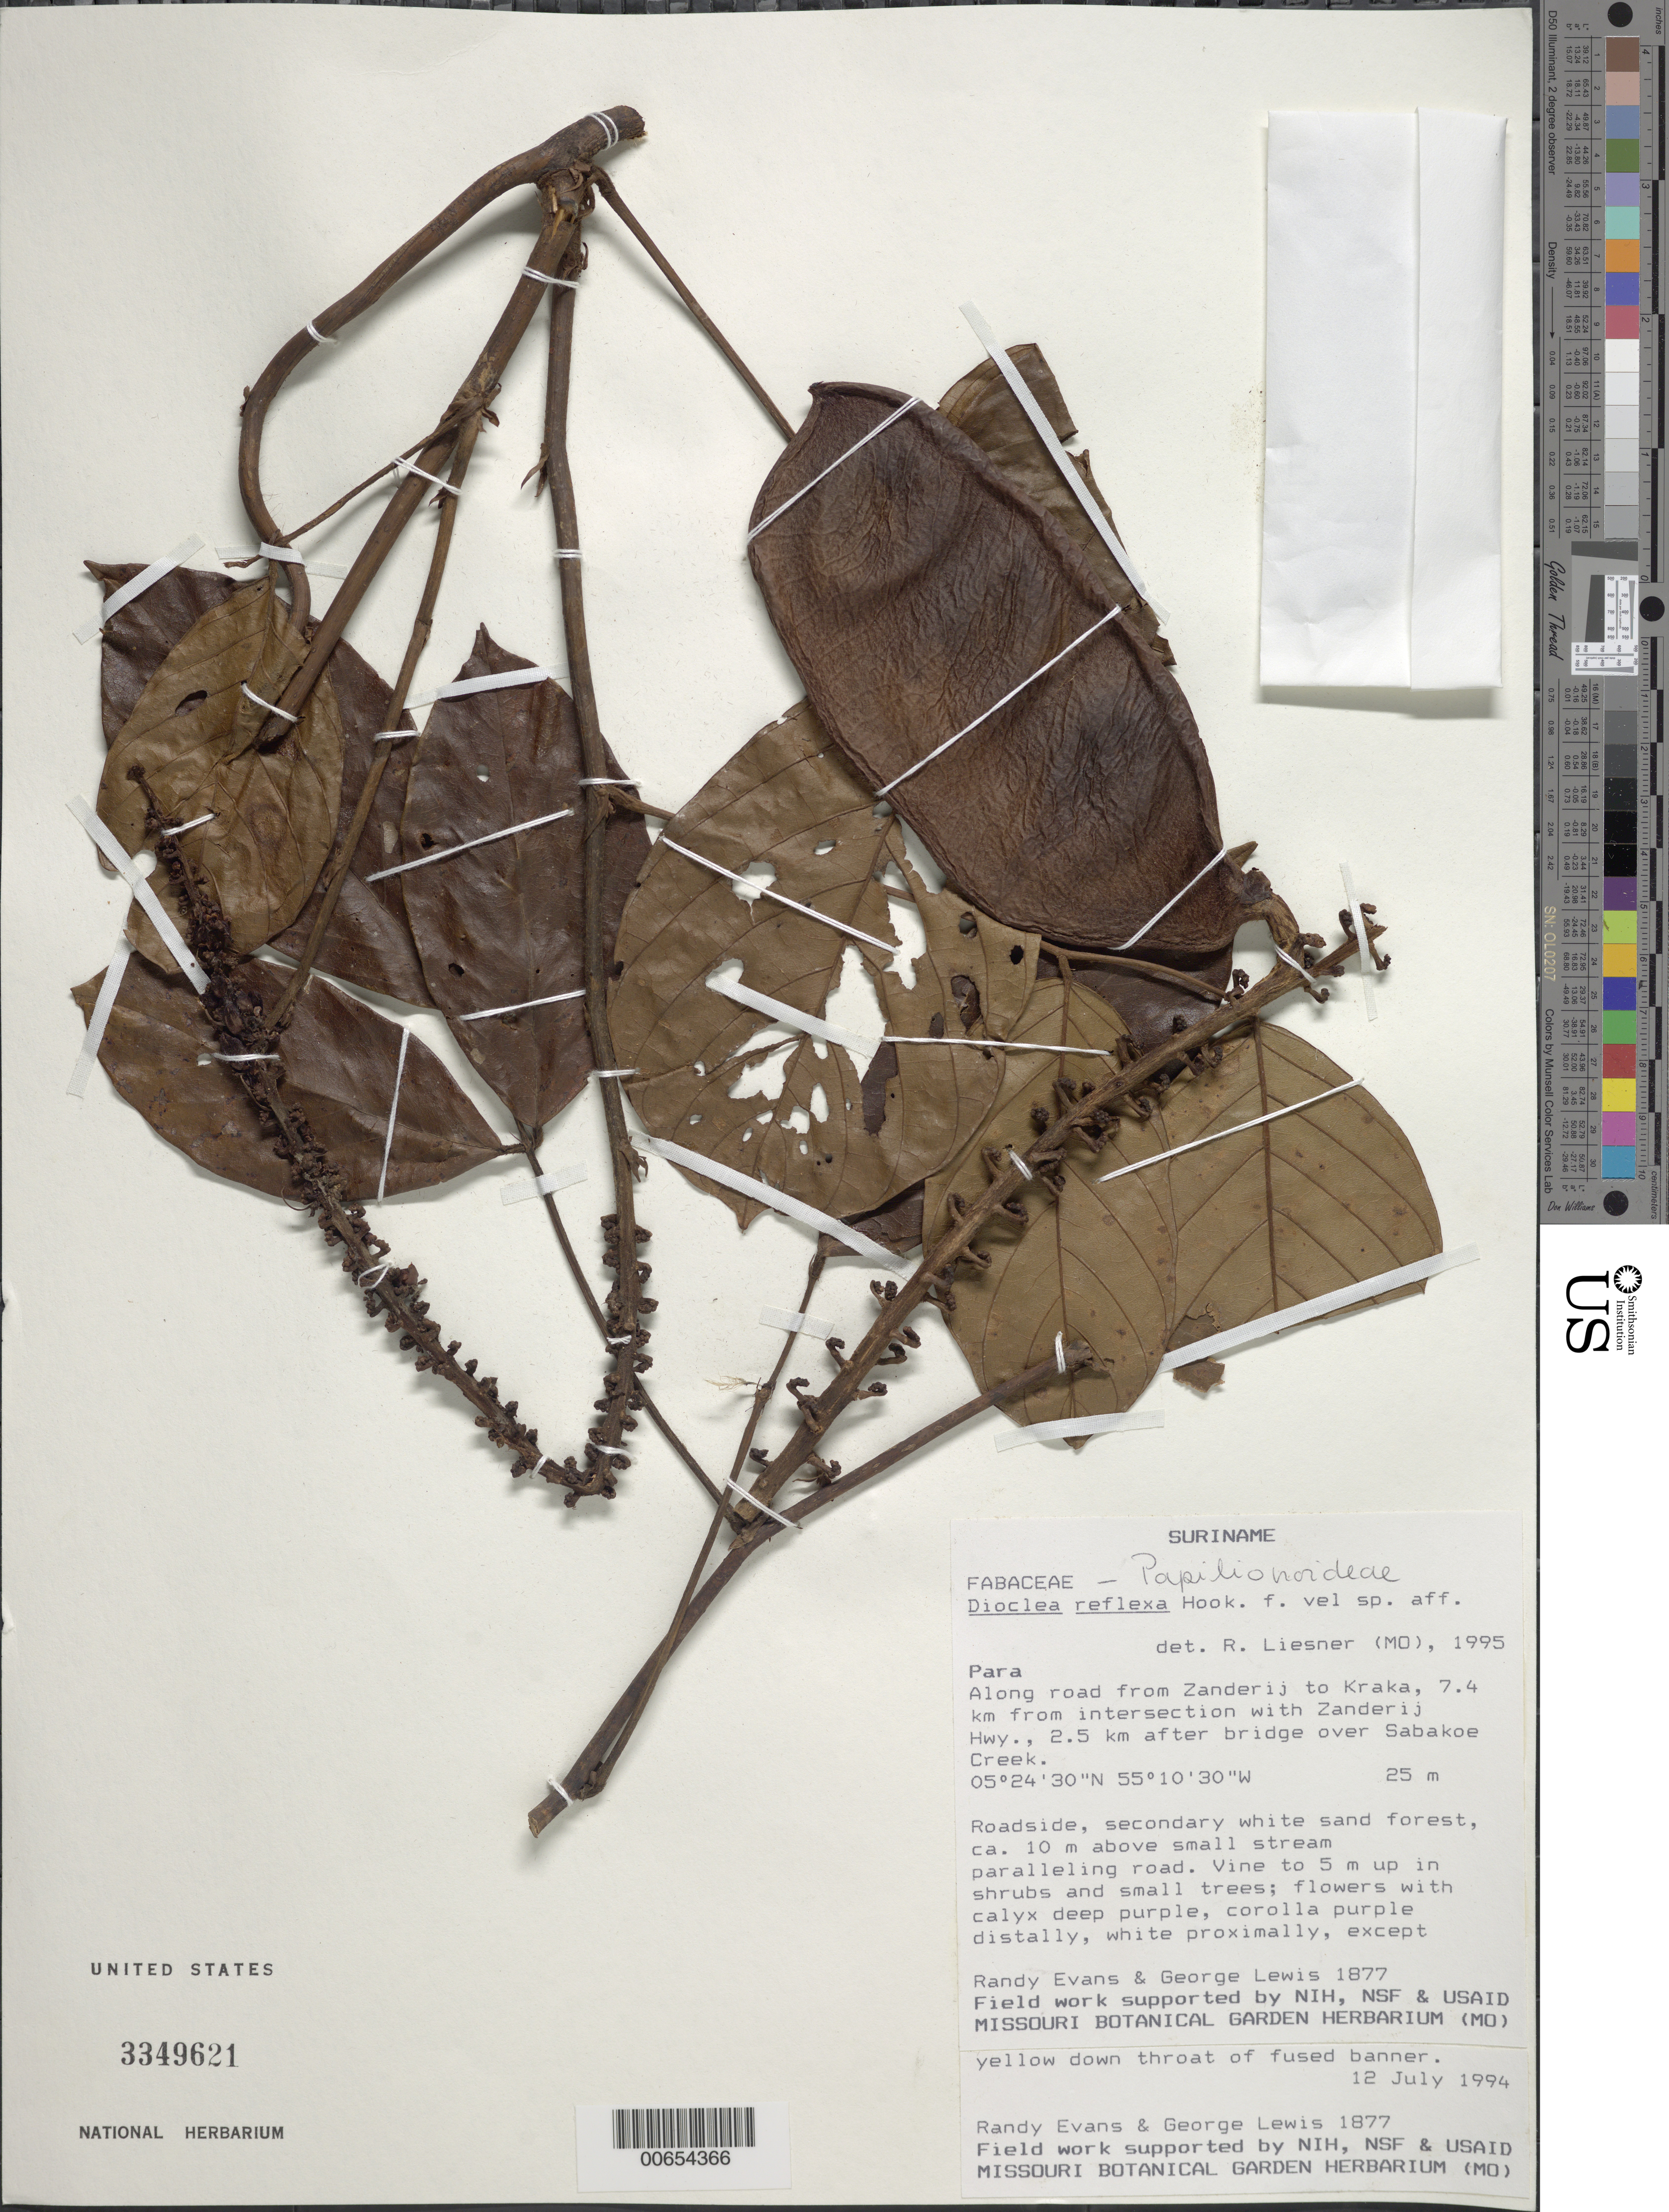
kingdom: Plantae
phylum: Tracheophyta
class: Magnoliopsida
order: Fabales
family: Fabaceae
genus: Macropsychanthus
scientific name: Macropsychanthus comosus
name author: (G. Mey.) L.P. Queiroz & Snak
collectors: R. Evans & G. Lewis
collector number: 1877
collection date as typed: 12-Jul-94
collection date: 1994-07-12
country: Suriname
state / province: Para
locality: Zanderij, road to Kraka, 7.4 km from intersection with Zanderij Hwy., 2.5 km after bridge over Sabakoe Creek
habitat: Roadside, secondary white sand forest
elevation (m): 25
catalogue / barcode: US 3349621